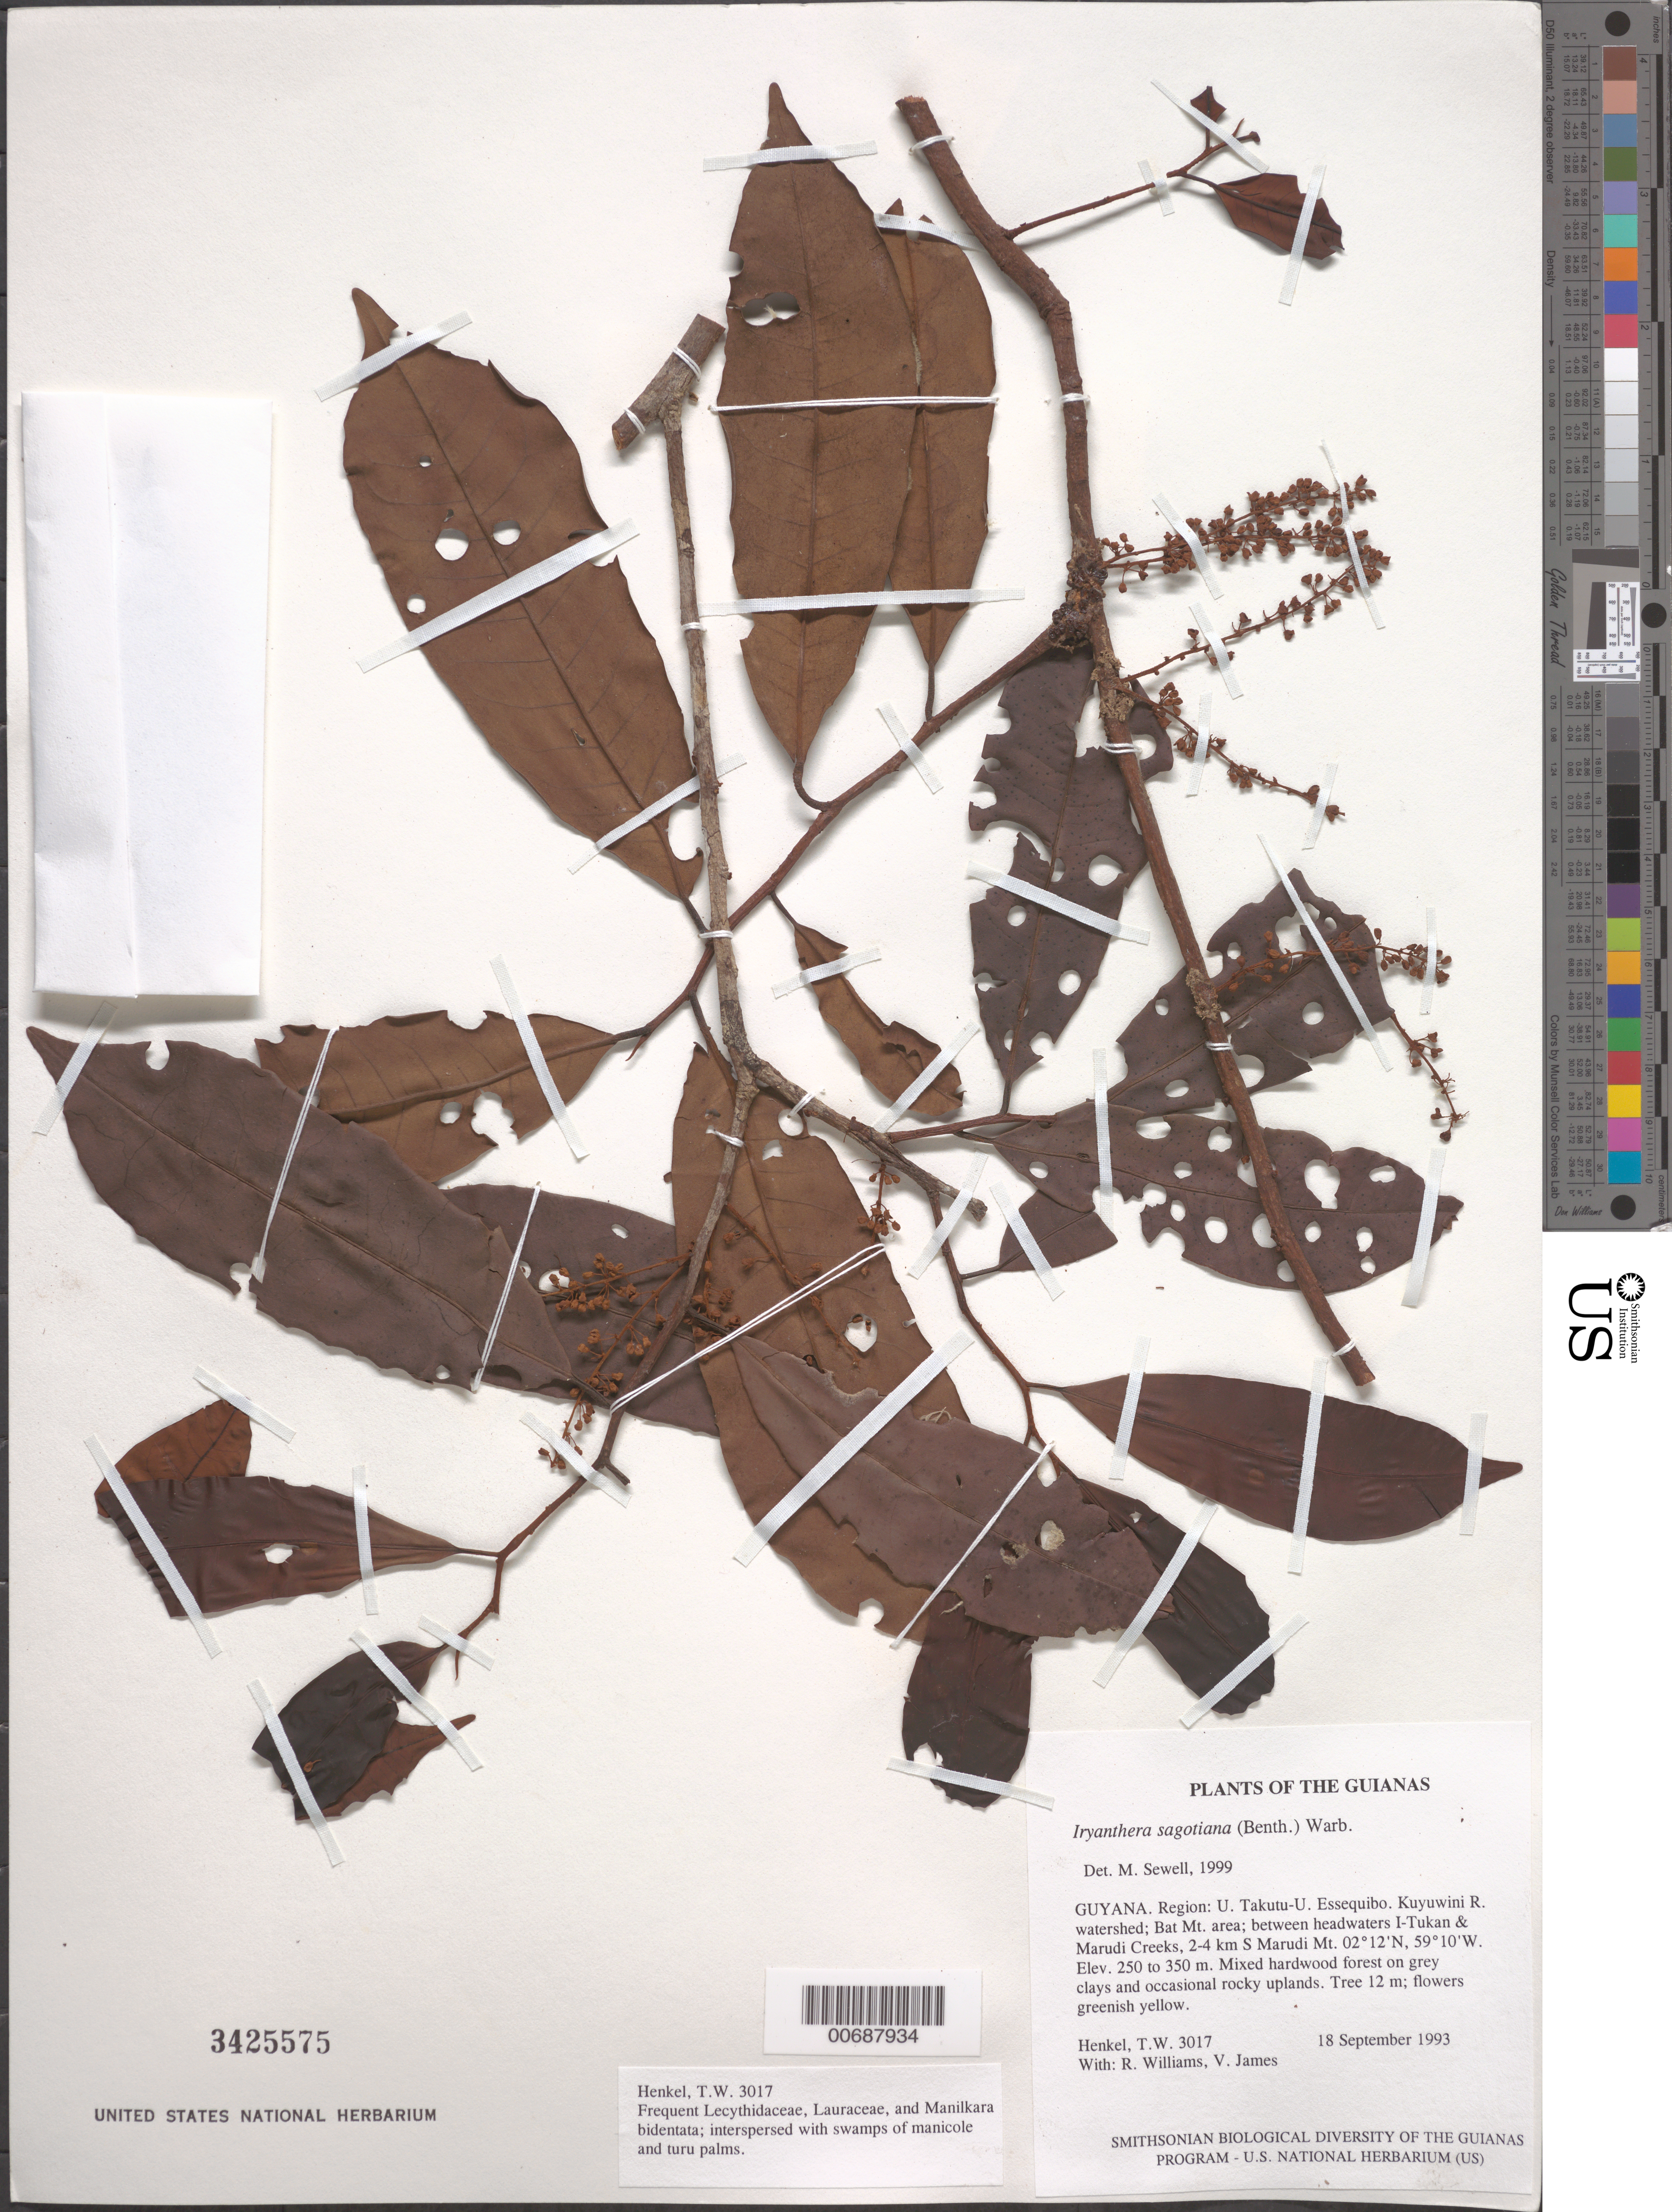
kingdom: Plantae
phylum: Tracheophyta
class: Magnoliopsida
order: Magnoliales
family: Myristicaceae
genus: Iryanthera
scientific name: Iryanthera sagotiana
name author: (Benth.) Warb.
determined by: Sewell, M.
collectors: T. Henkel, R. Williams & V. James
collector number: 3017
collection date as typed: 18 September 1993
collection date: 1993-09-18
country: Guyana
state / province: U. Takutu-U. Essequibo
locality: Kuyuwini R. watershed; Bat Mt. area; between headwaters I-Tukan & Marudi Creeks, 2-4 km S Marudi Mt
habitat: Mixed hardwood forest on grey clays and occasional rocky uplands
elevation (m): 250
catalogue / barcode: US 3425575